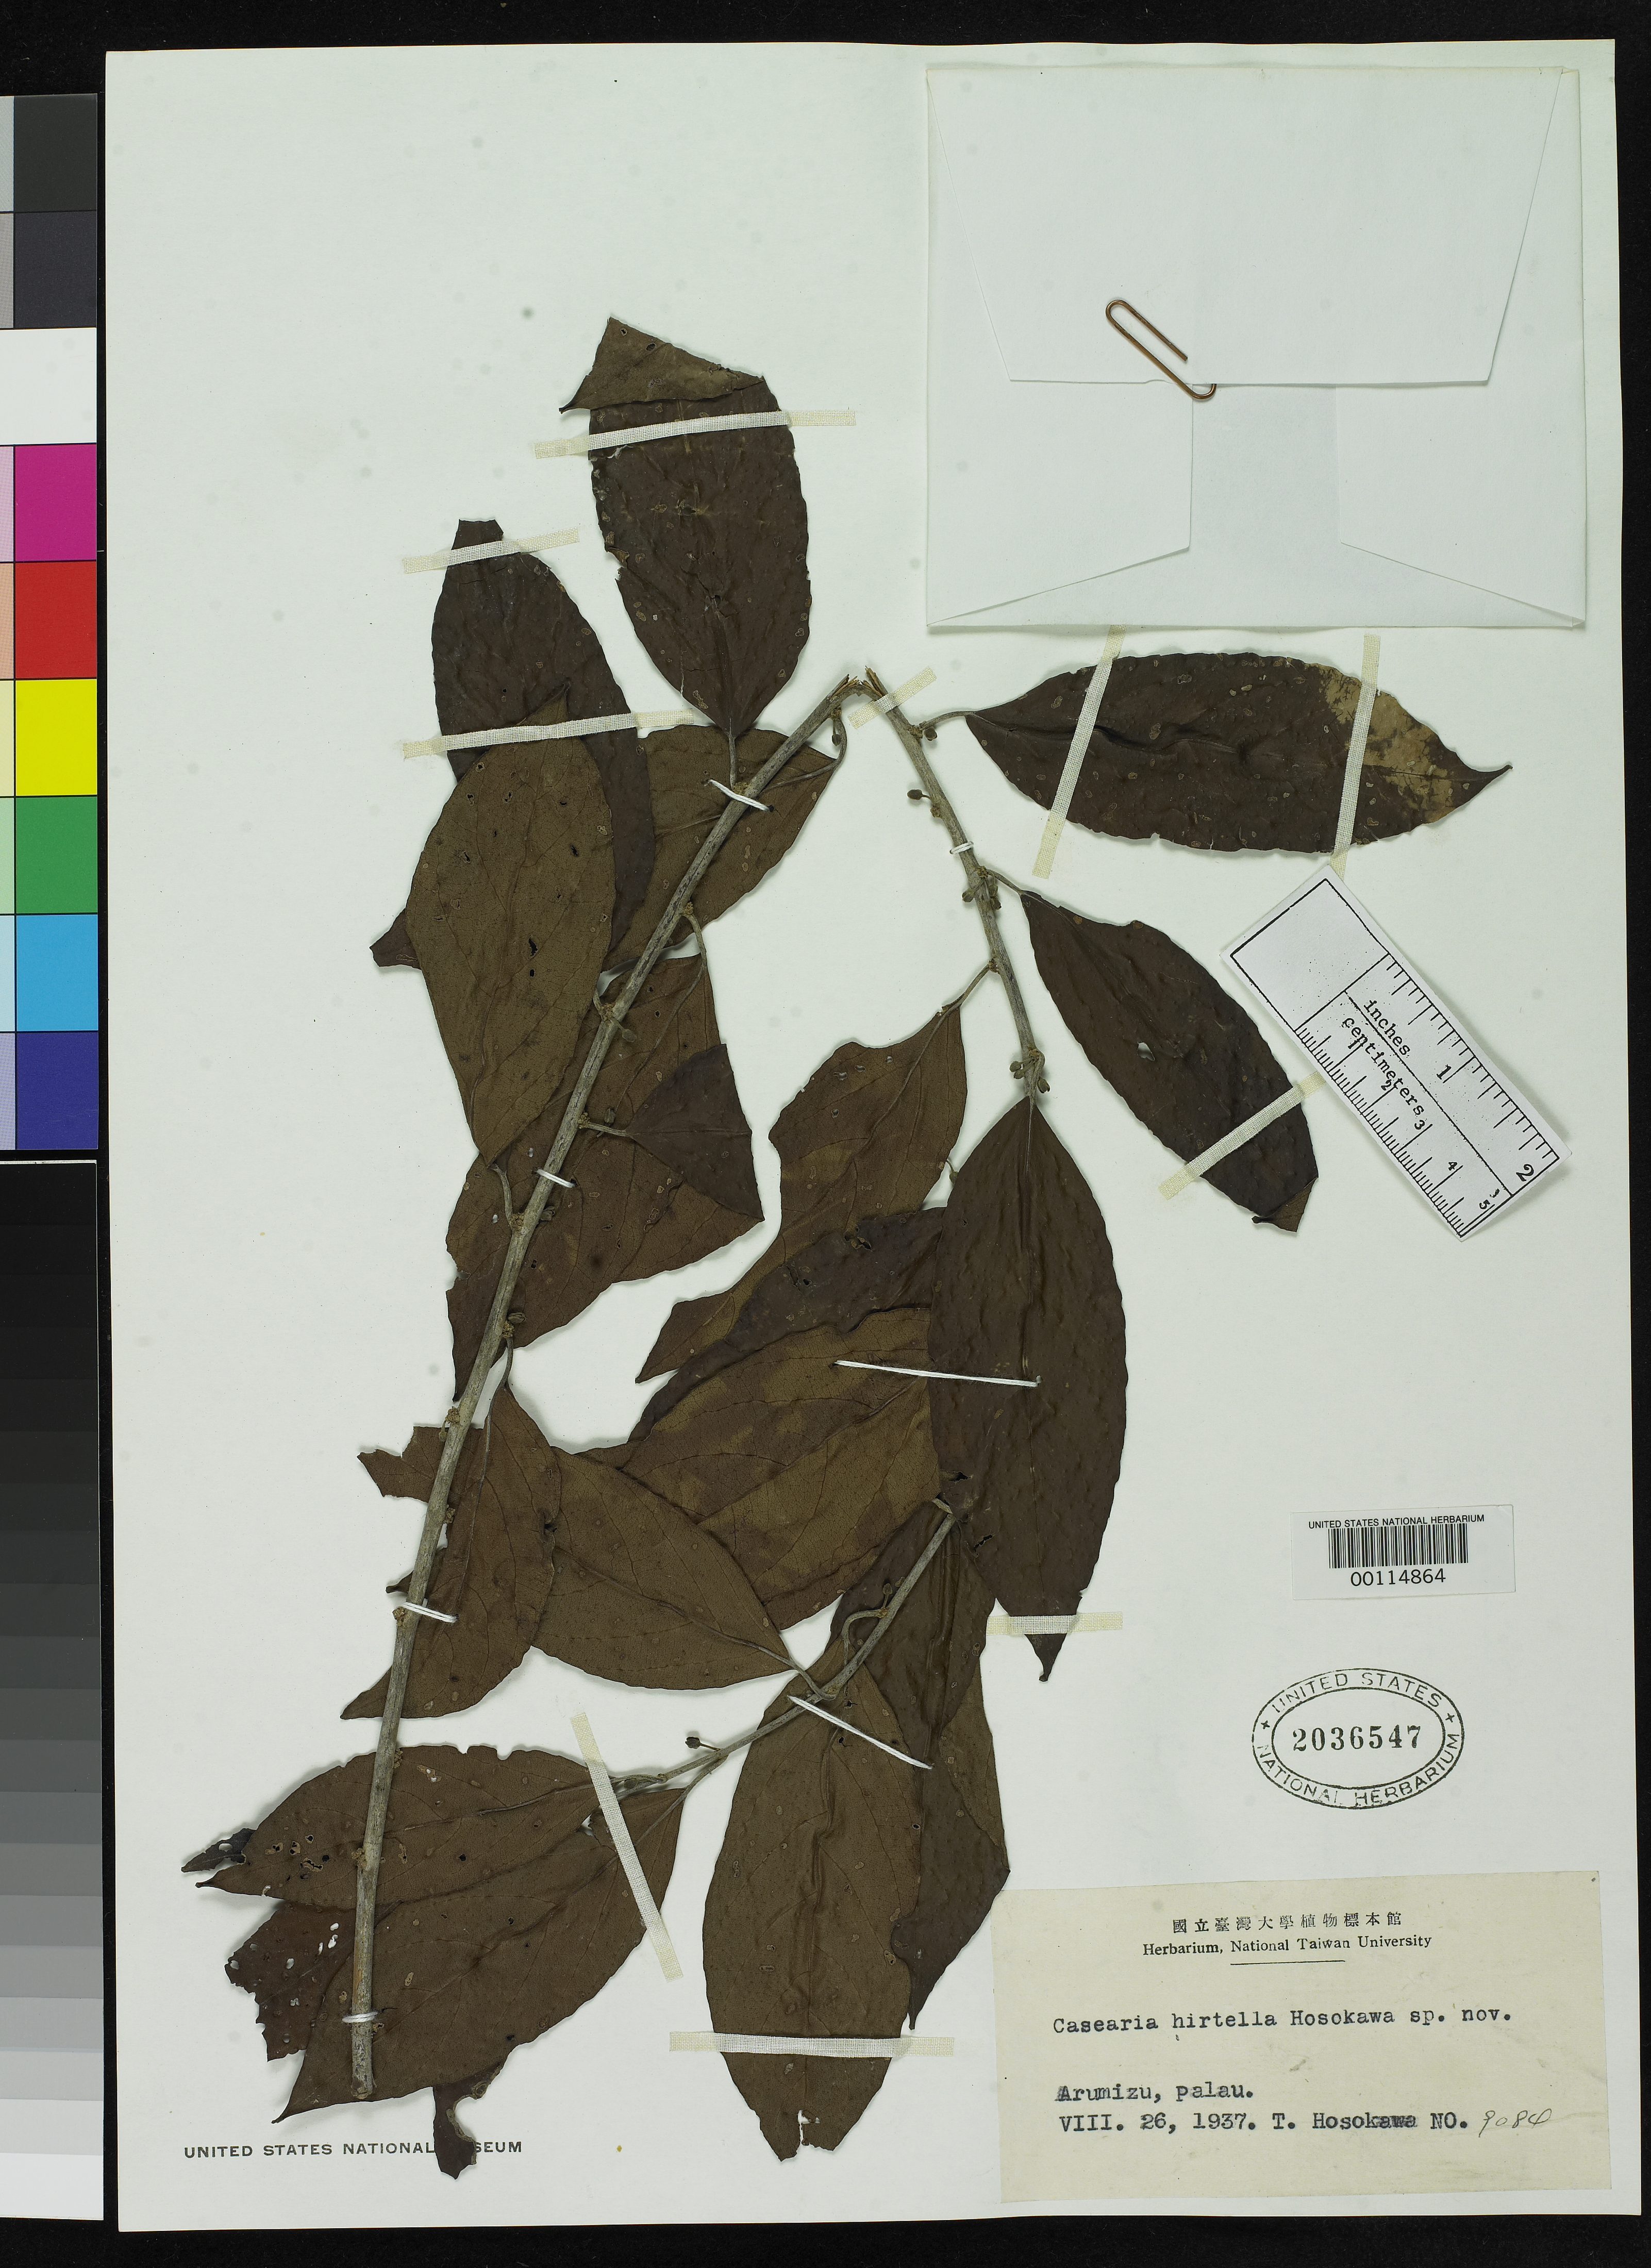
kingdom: Plantae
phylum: Tracheophyta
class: Magnoliopsida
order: Malpighiales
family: Salicaceae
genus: Casearia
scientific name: Casearia hirtella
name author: Hosok.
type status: Isotype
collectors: T. Hosokawa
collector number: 9084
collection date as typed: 26 Aug 1937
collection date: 1937-08-26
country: Palau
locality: Arumizu.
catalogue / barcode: US 2036547